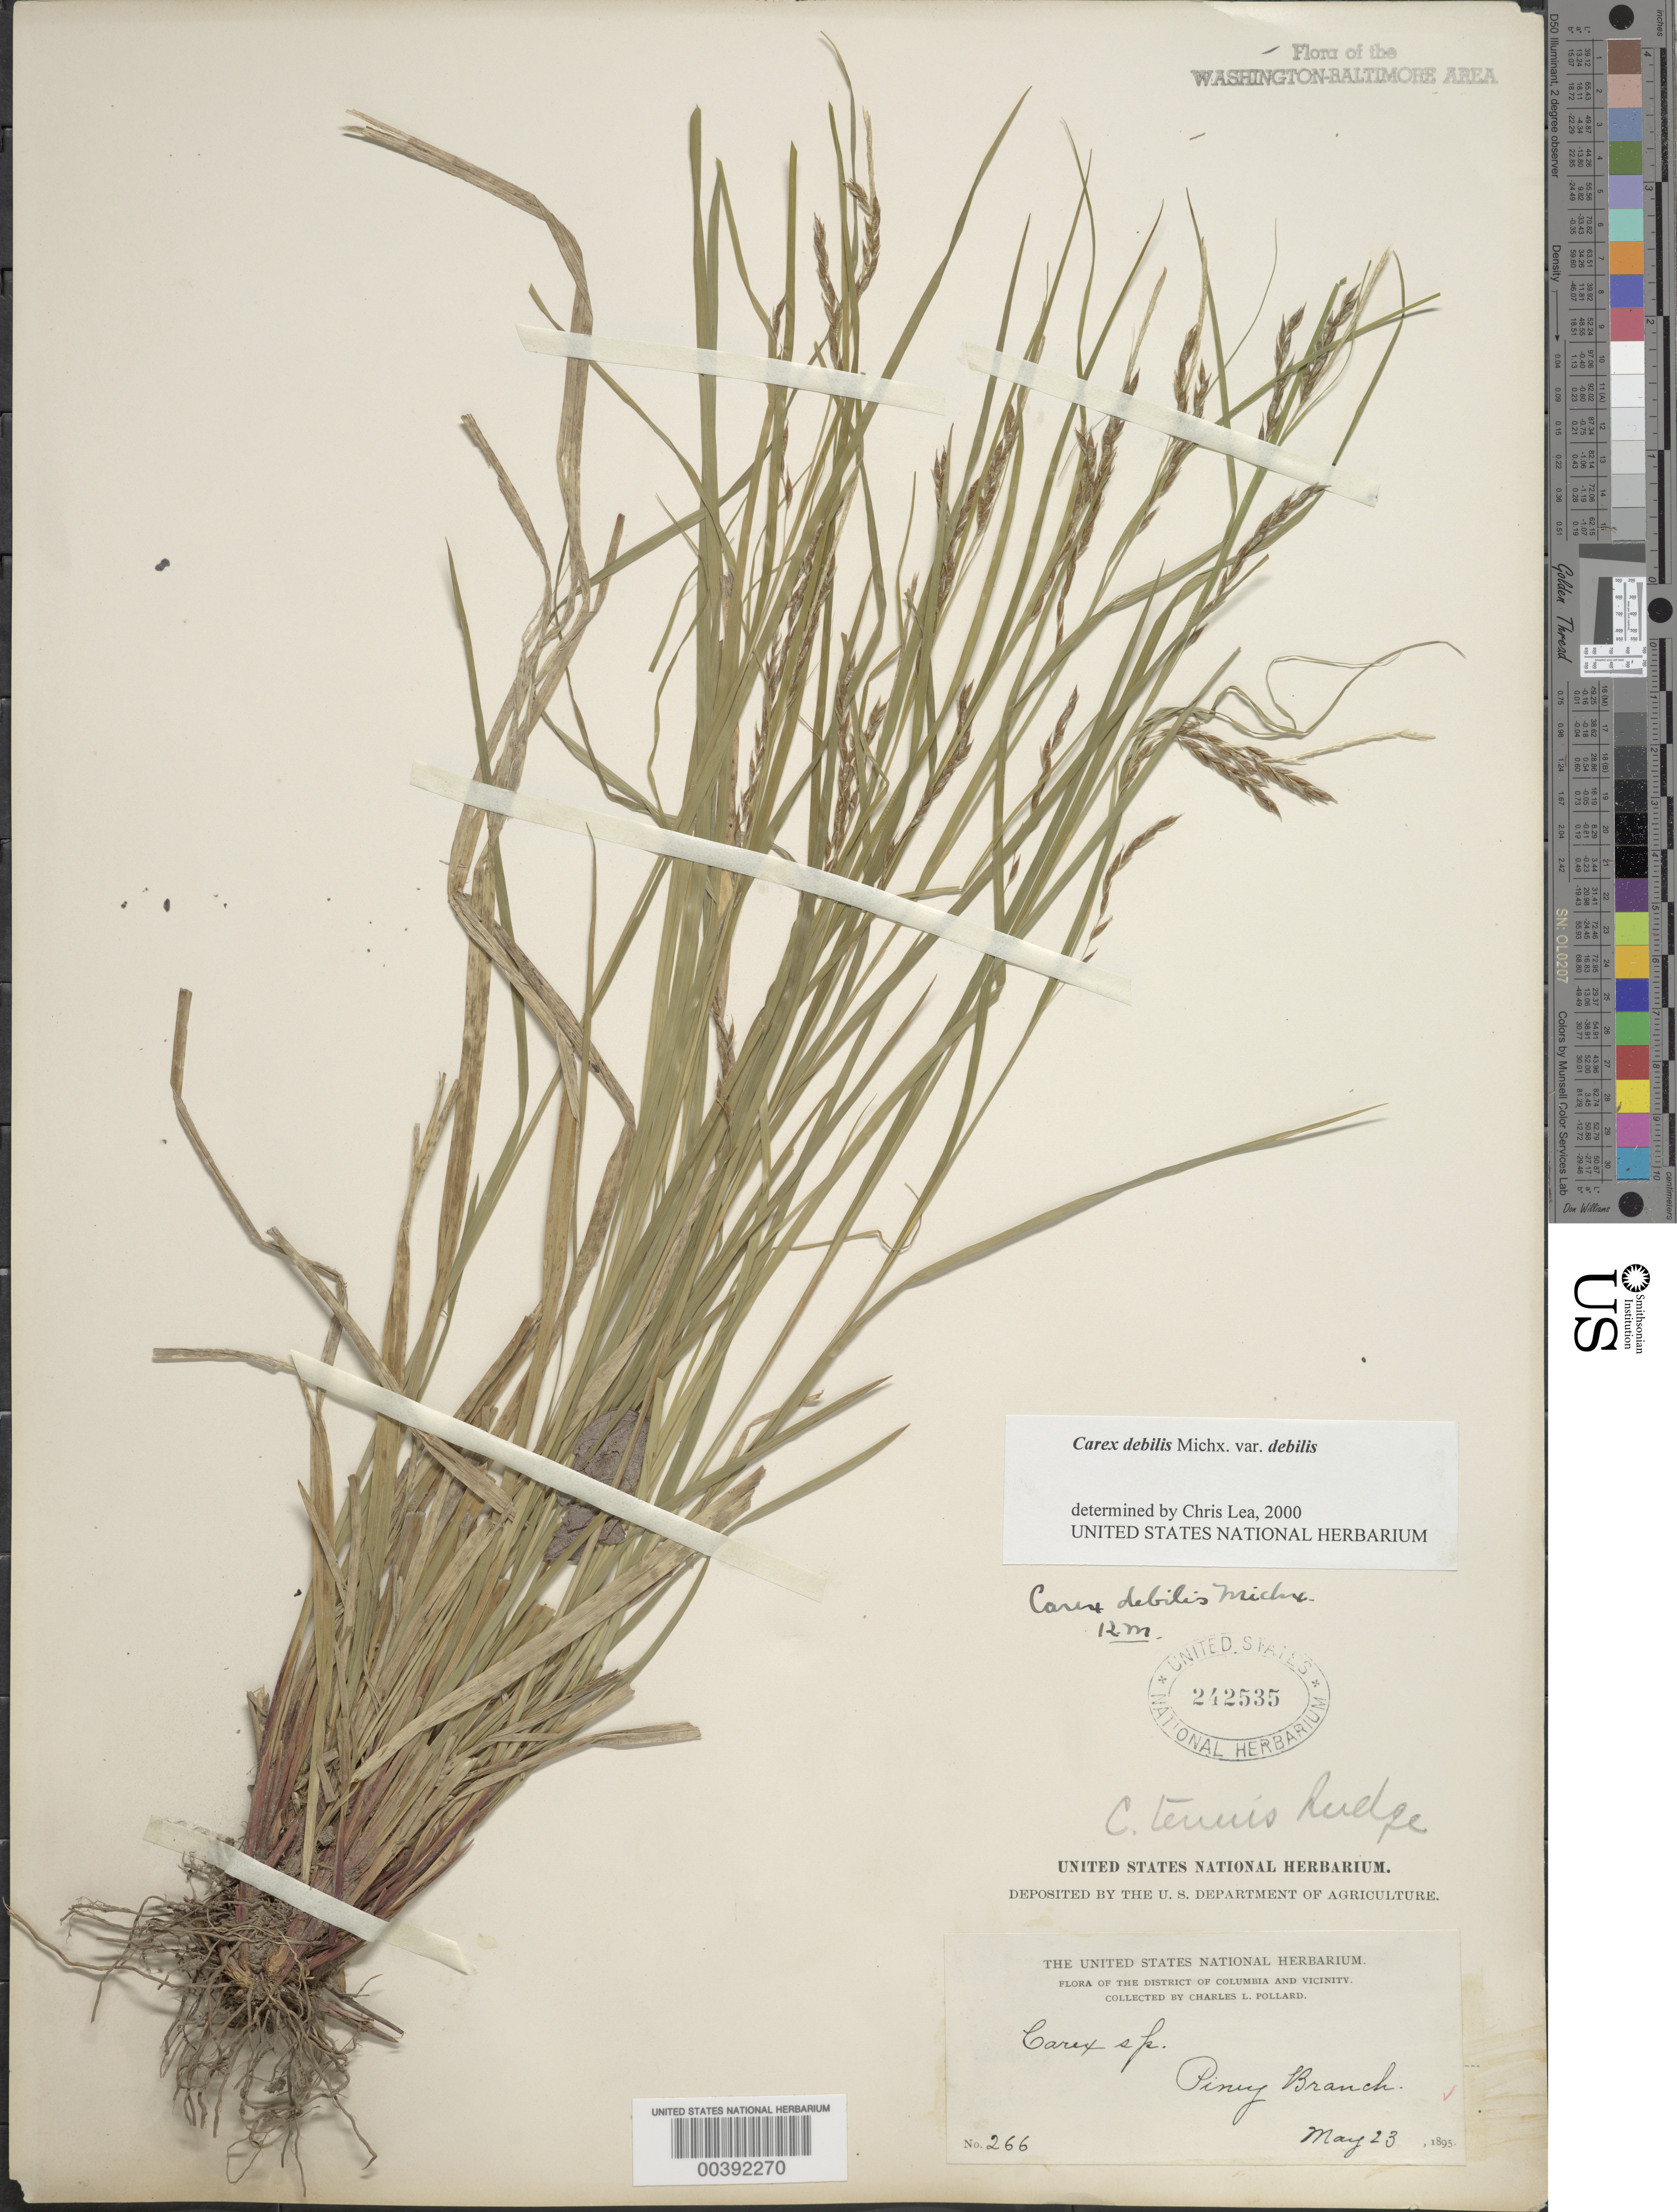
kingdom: Plantae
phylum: Tracheophyta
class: Liliopsida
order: Poales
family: Cyperaceae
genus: Carex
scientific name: Carex debilis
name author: Michx.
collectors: C. L. Pollard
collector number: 266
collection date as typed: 23 May 1895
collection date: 1895-05-23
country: United States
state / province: District of Columbia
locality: Piney Branch Rock Creek Park & vicinity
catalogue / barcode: US 242535